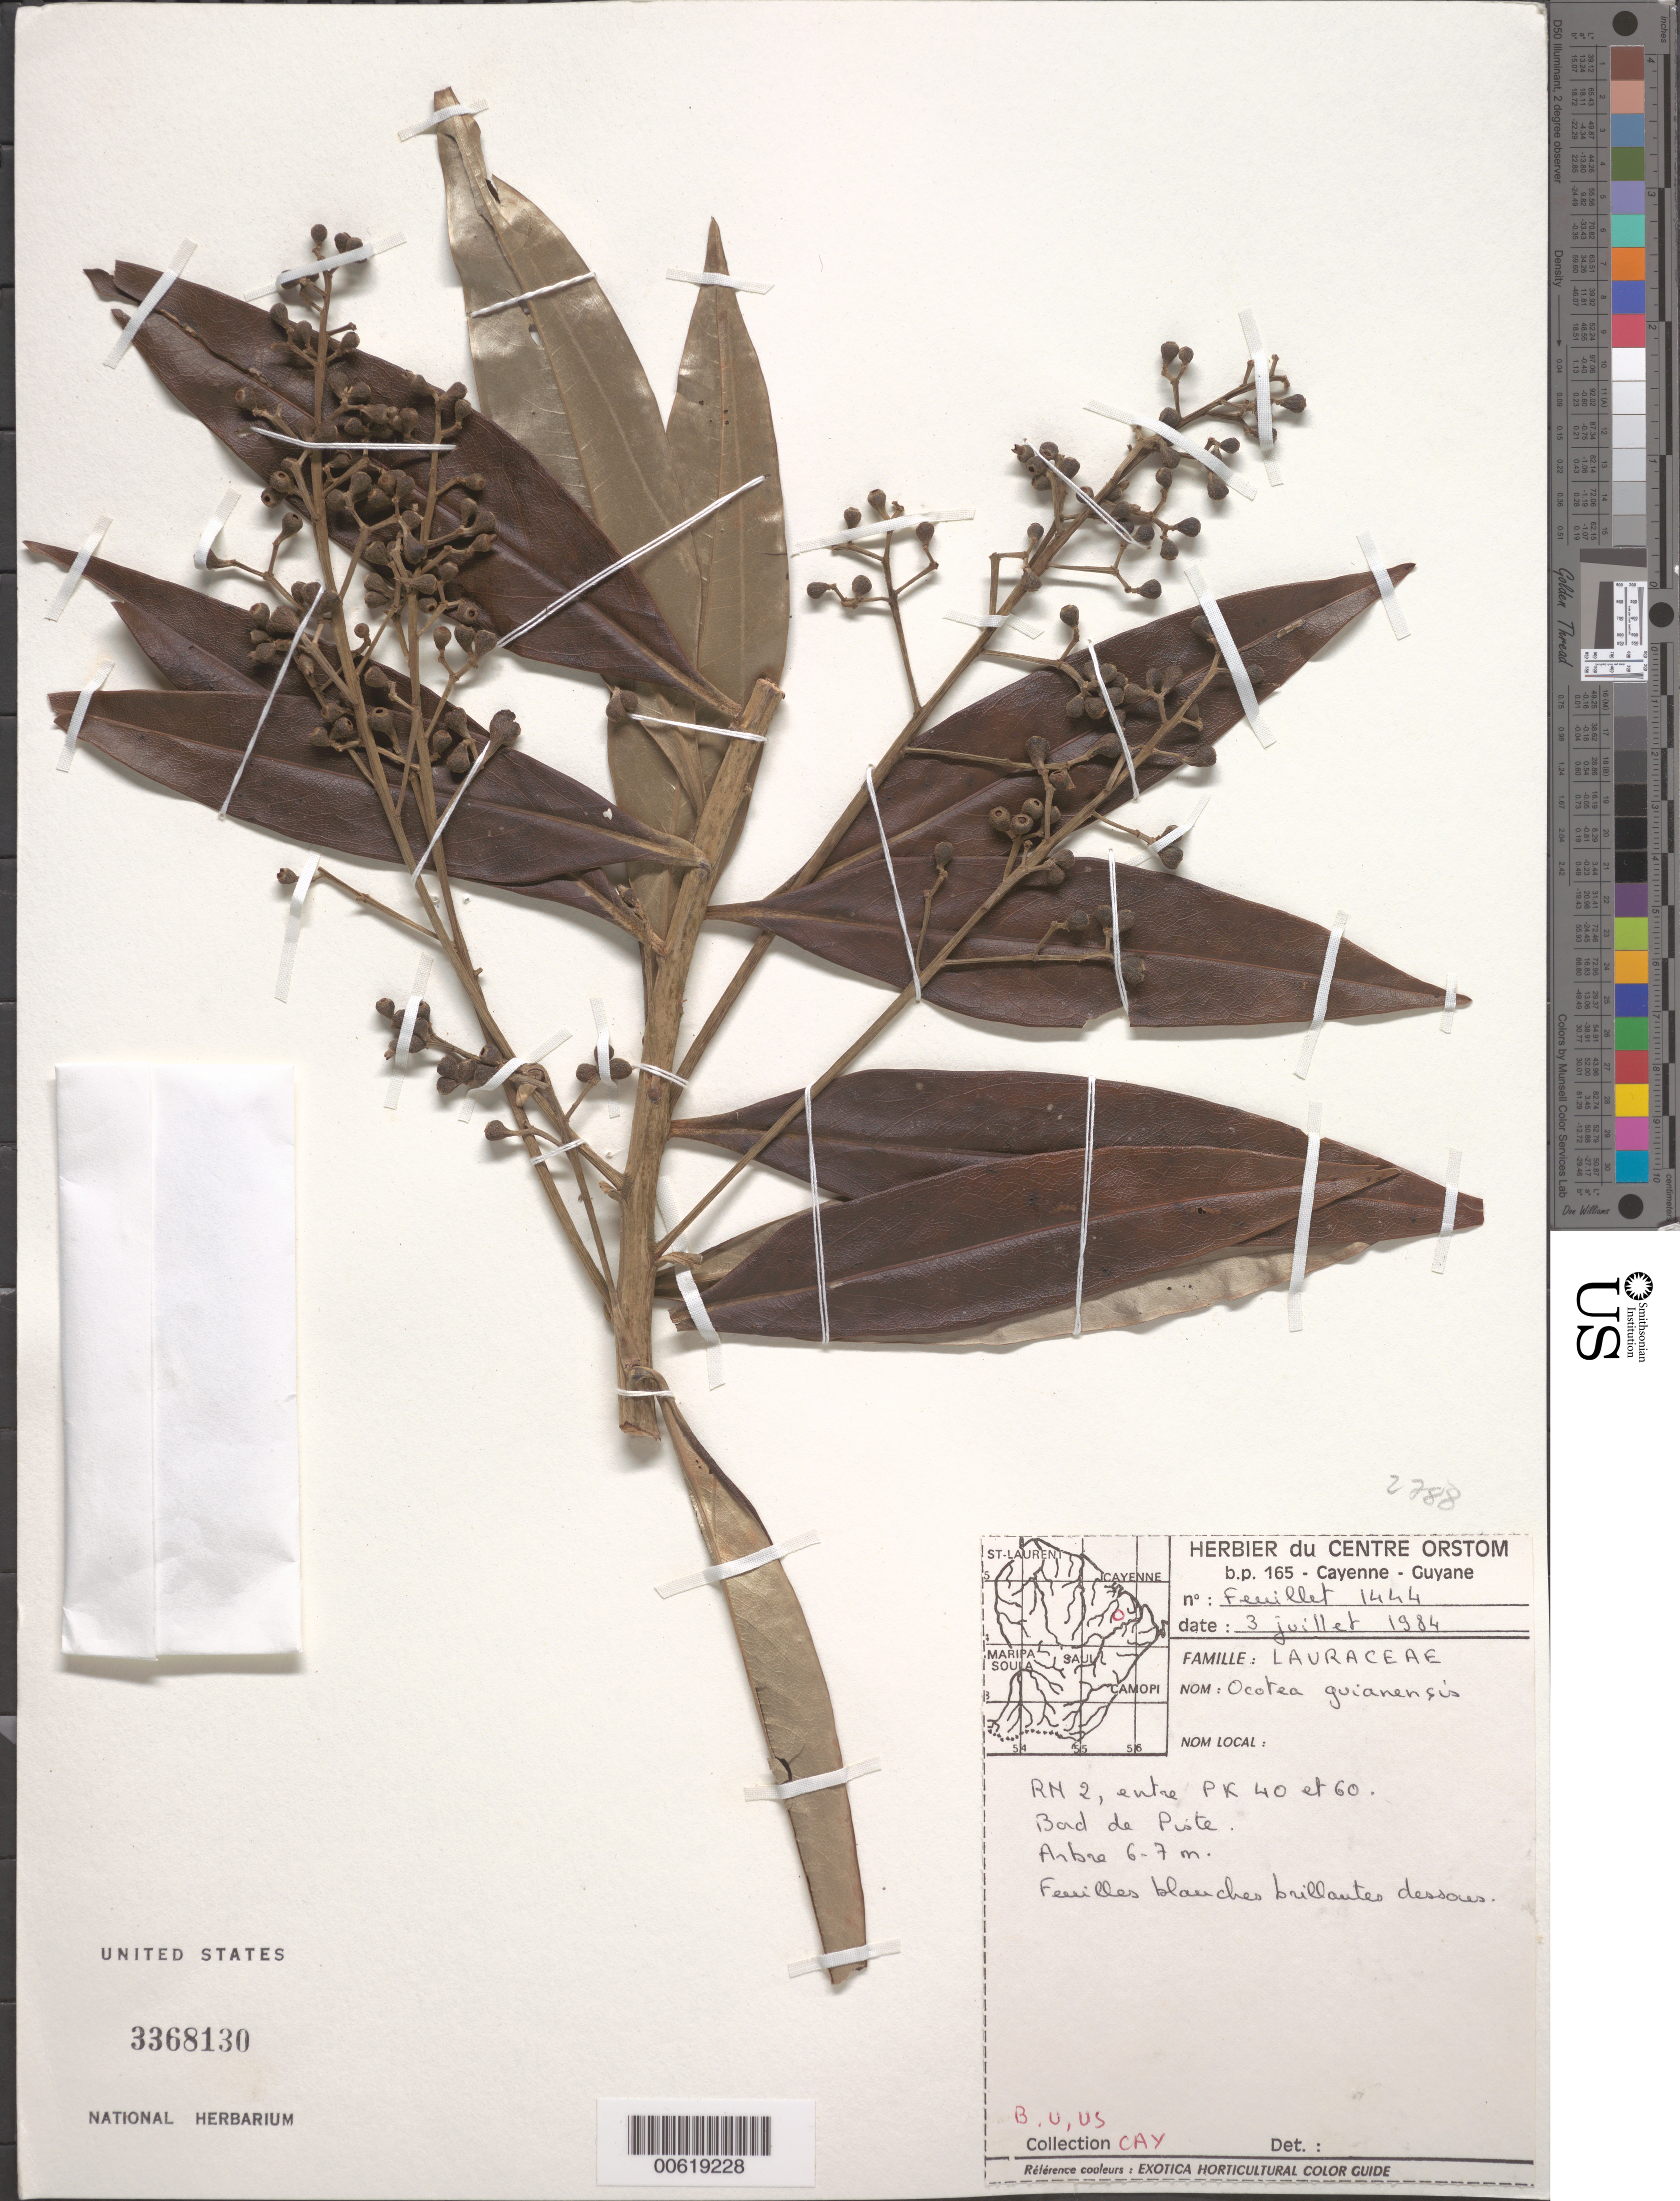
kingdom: Plantae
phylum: Tracheophyta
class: Magnoliopsida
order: Laurales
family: Lauraceae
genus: Ocotea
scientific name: Ocotea guianensis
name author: Aubl.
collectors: C. Feuillet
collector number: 1444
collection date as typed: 3-Jul-84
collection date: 1984-07-03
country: French Guiana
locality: Route Nationale RN 2, betw. Cayenne & Régina (PK 40 & 60)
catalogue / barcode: US 3368130